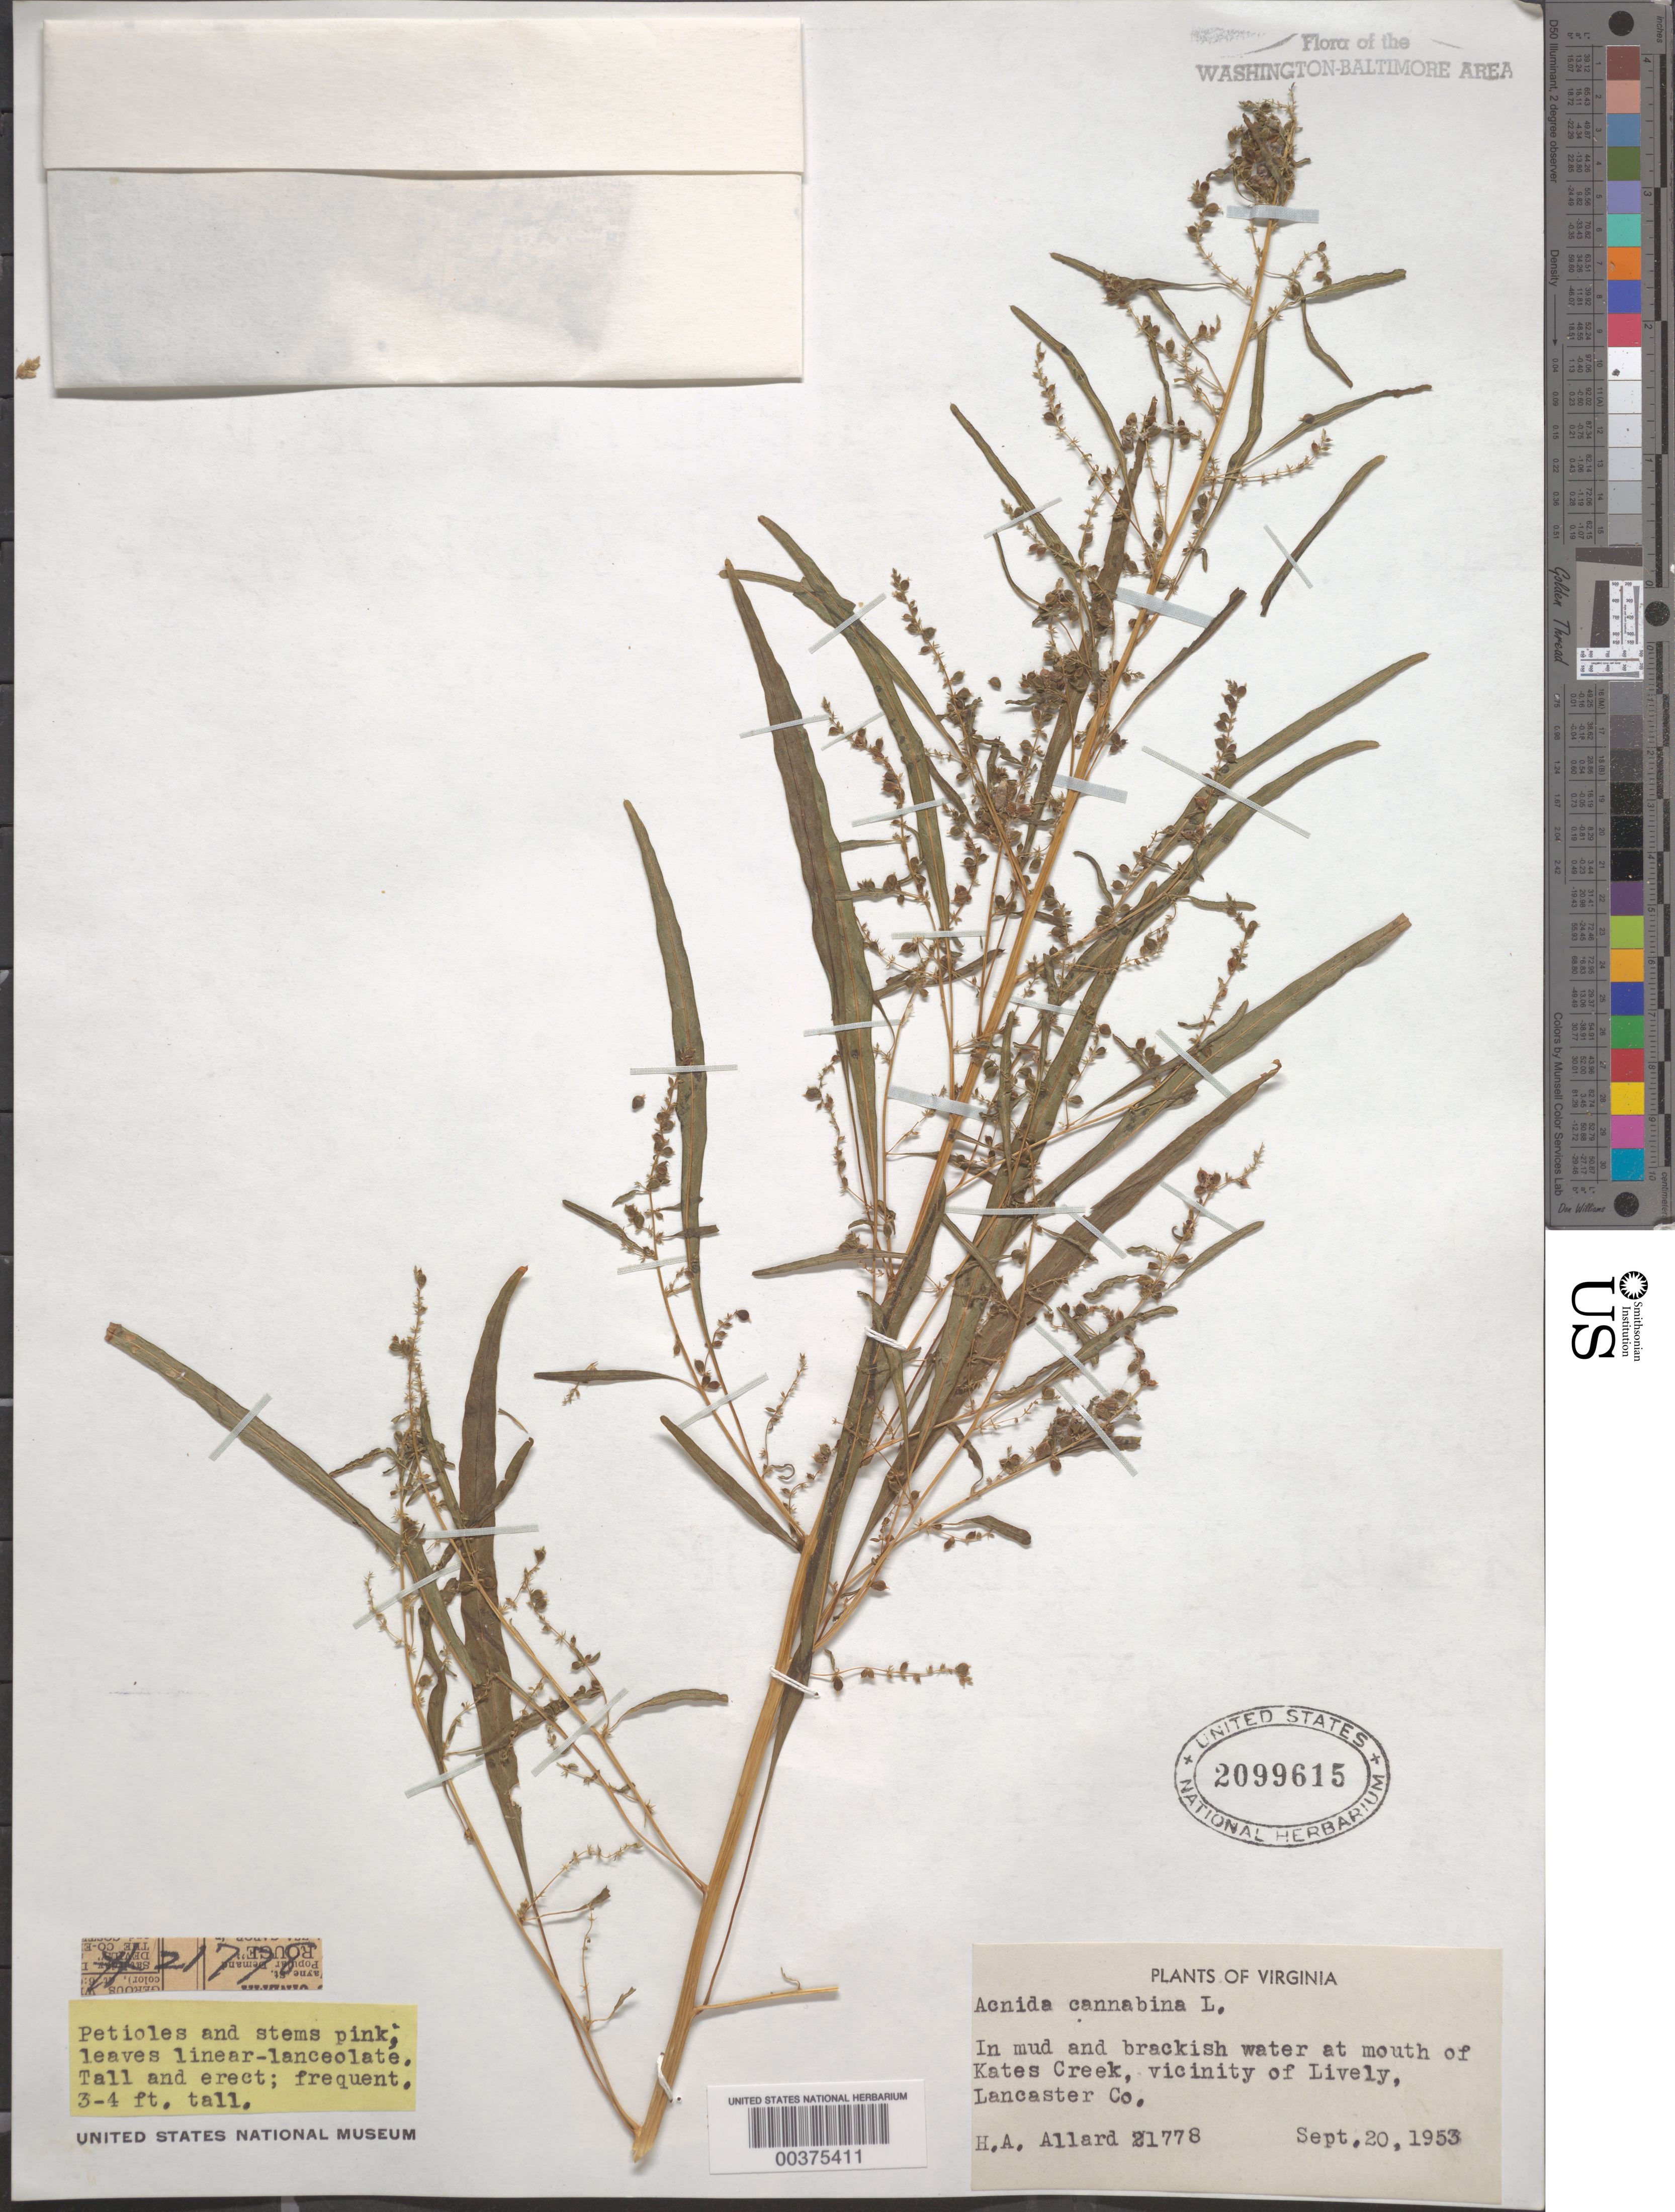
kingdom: Plantae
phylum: Tracheophyta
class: Magnoliopsida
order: Caryophyllales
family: Amaranthaceae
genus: Amaranthus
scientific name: Amaranthus cannabinus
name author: (L.) E.G. F. Sauer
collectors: H. A. Allard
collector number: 21778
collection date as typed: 20 Sep 1953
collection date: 1953-09-20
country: United States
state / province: Virginia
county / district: Lancaster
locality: Mouth of Kates Creek, Lively vicinity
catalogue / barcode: US 2099615